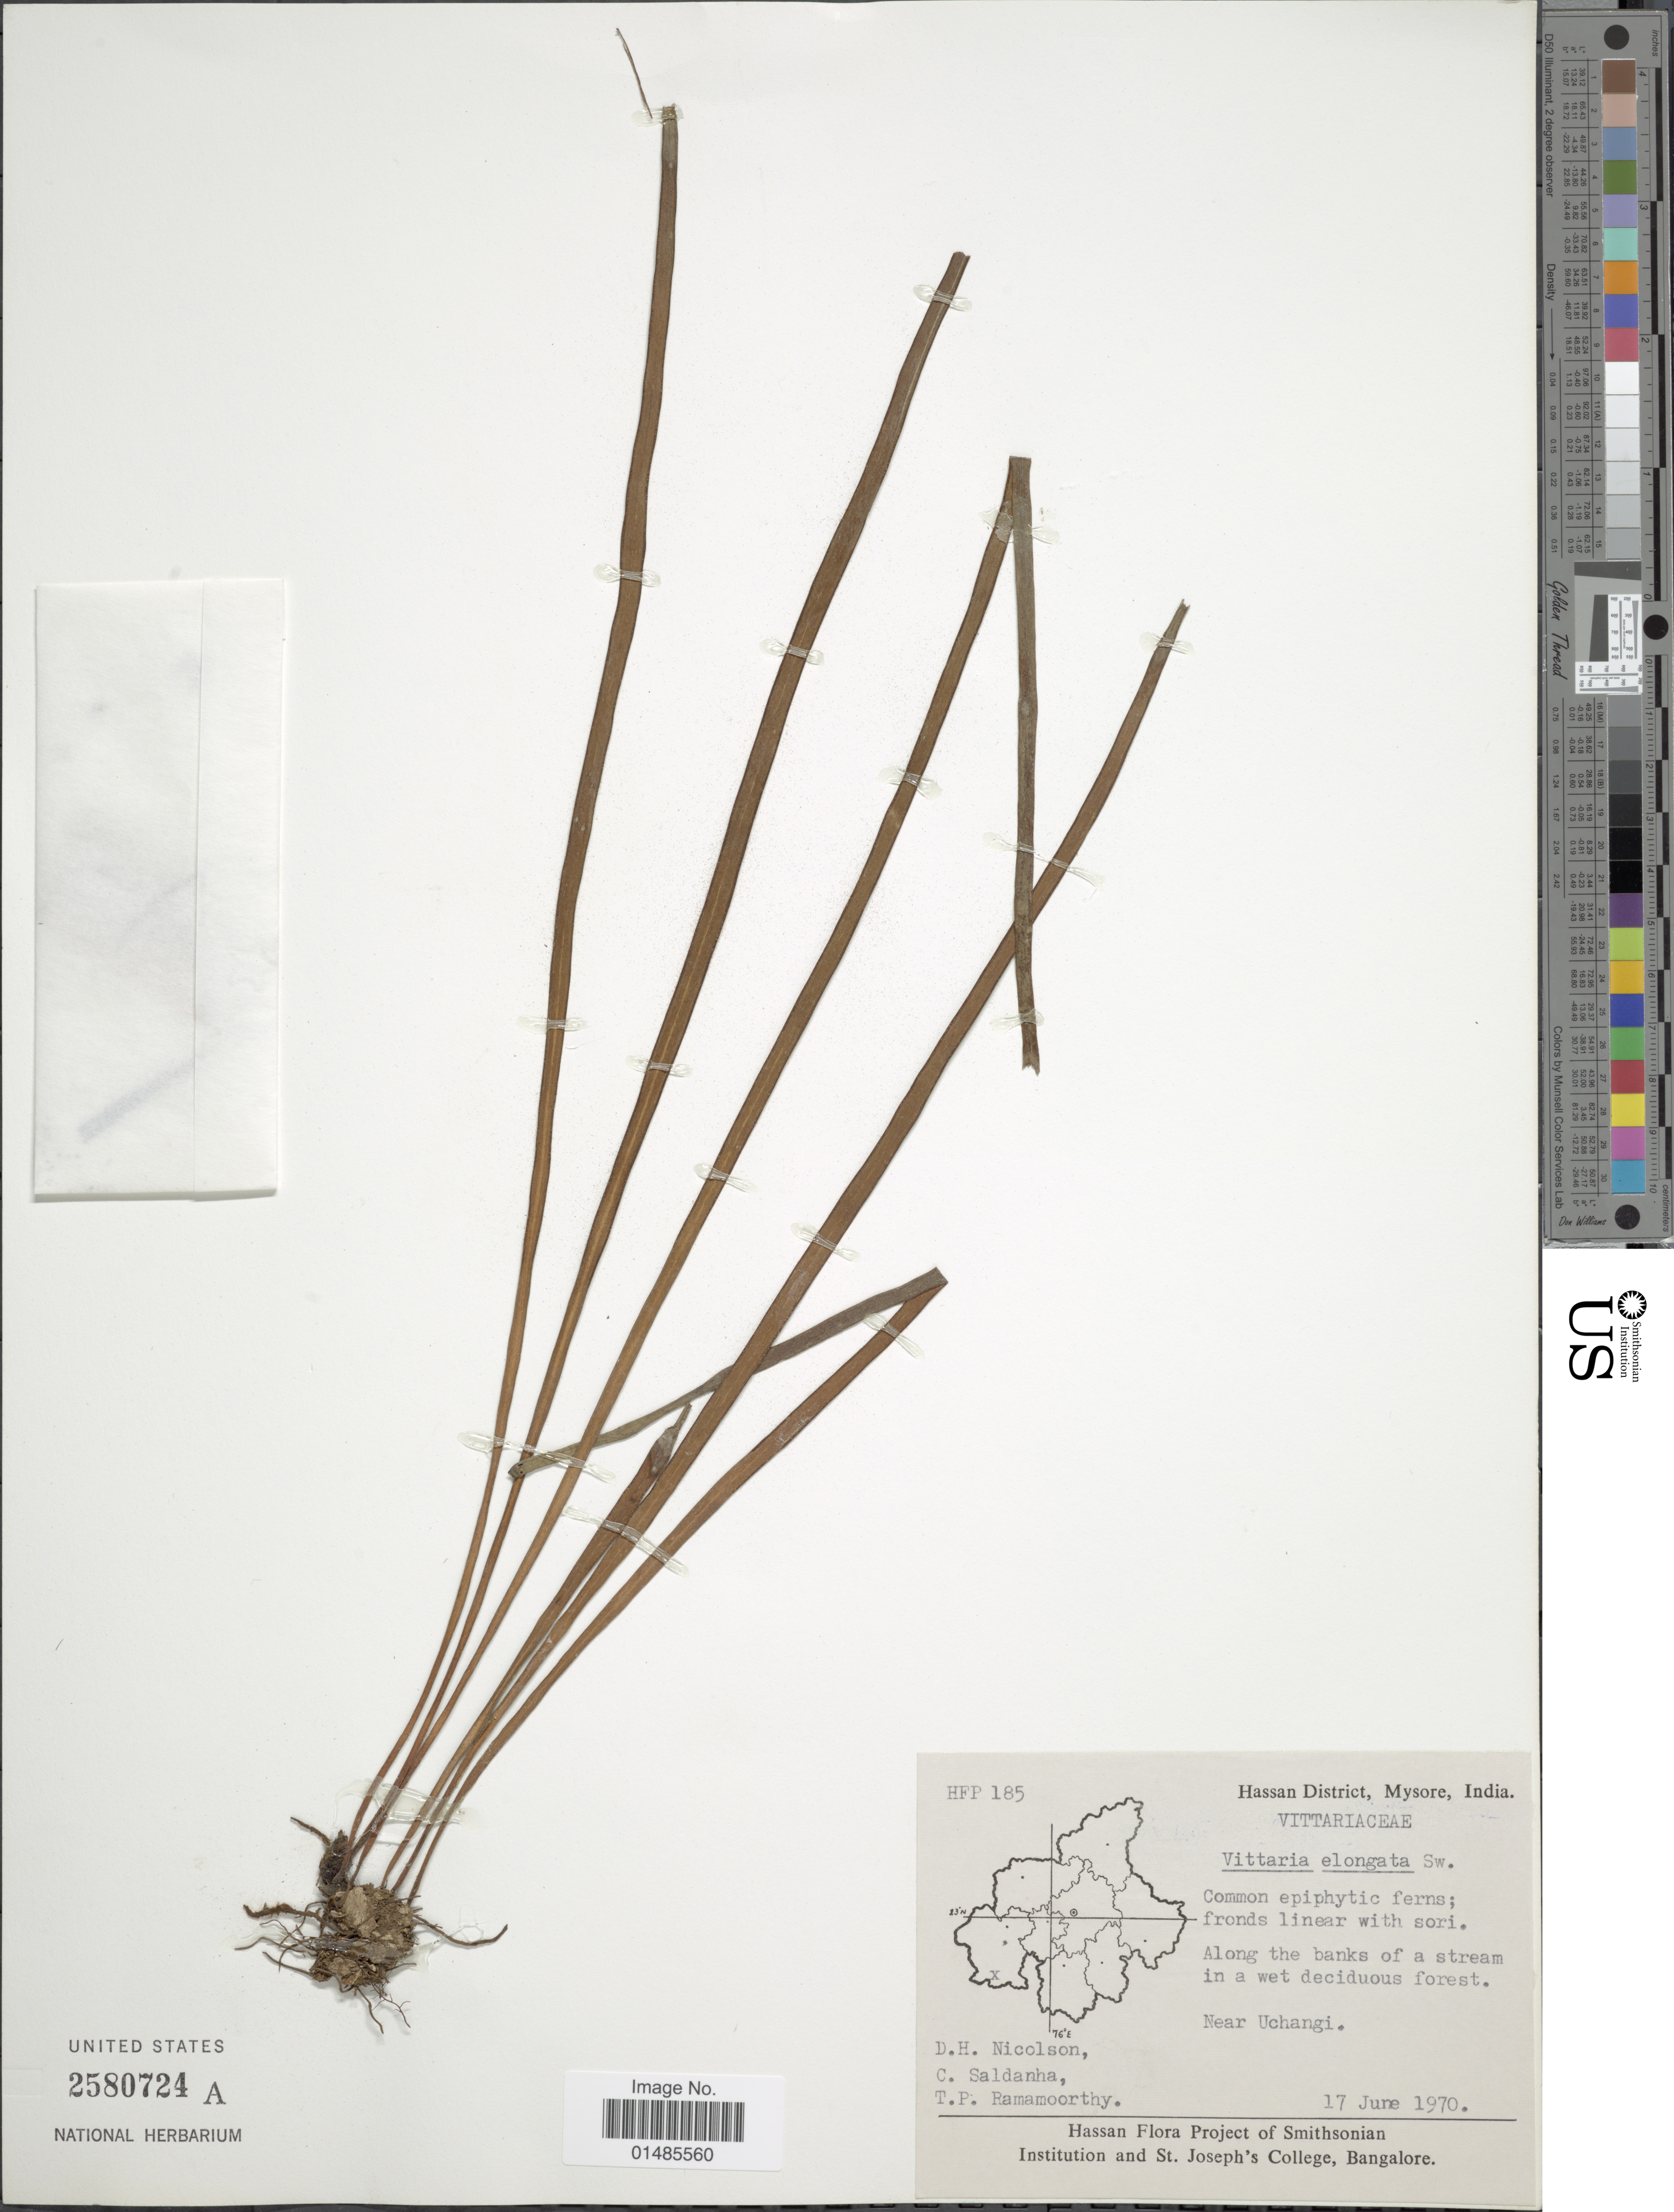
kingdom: Plantae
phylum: Tracheophyta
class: Polypodiopsida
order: Polypodiales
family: Pteridaceae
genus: Haplopteris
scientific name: Haplopteris elongata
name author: (Sw.) Crane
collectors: D. H. Nicolson, C. Saldanha & T. P. Ramamoorthy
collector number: HFP 185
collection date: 1970-06-17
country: India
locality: Hassan District, Mysore. Near Uchangi.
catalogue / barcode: US 2580724A